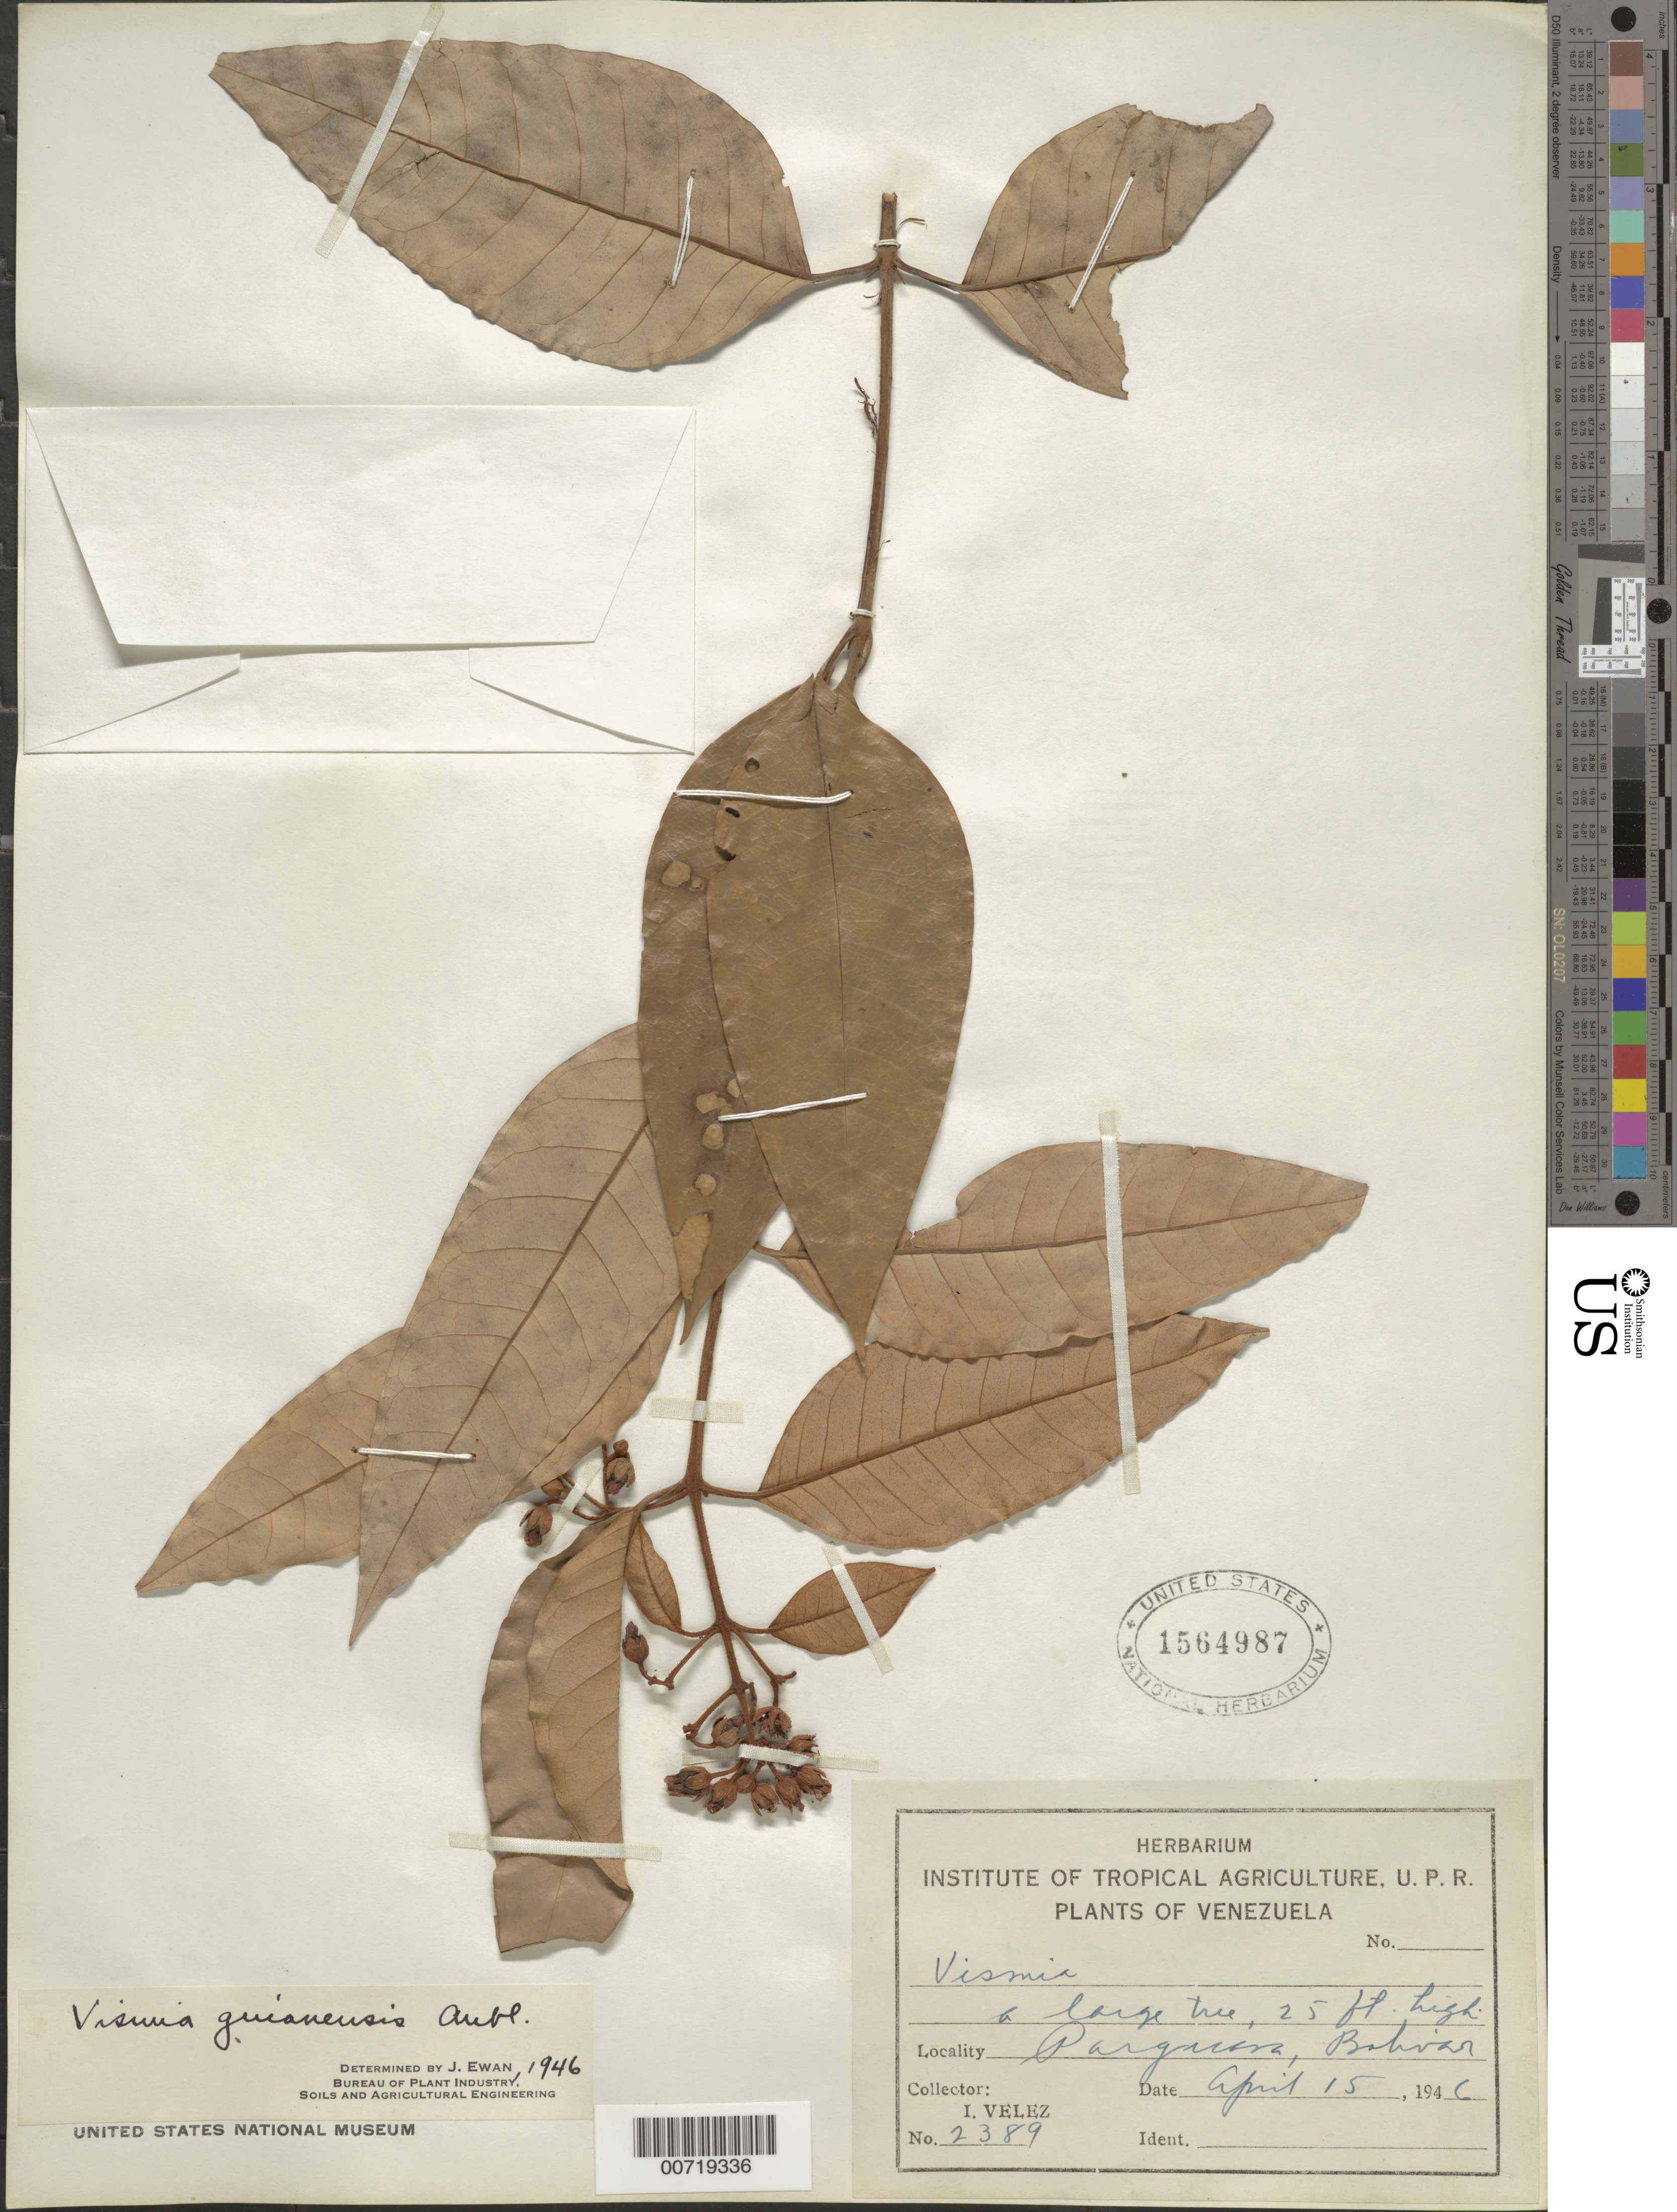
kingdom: Plantae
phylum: Tracheophyta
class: Magnoliopsida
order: Malpighiales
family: Hypericaceae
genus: Vismia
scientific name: Vismia guianensis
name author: (Aubl.) Pers.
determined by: Ewan, J. A.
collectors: I. Velez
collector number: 2389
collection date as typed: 15-Apr-46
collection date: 1946-04-15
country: Venezuela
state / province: Bolívar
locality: Parguasa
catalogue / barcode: US 1564987